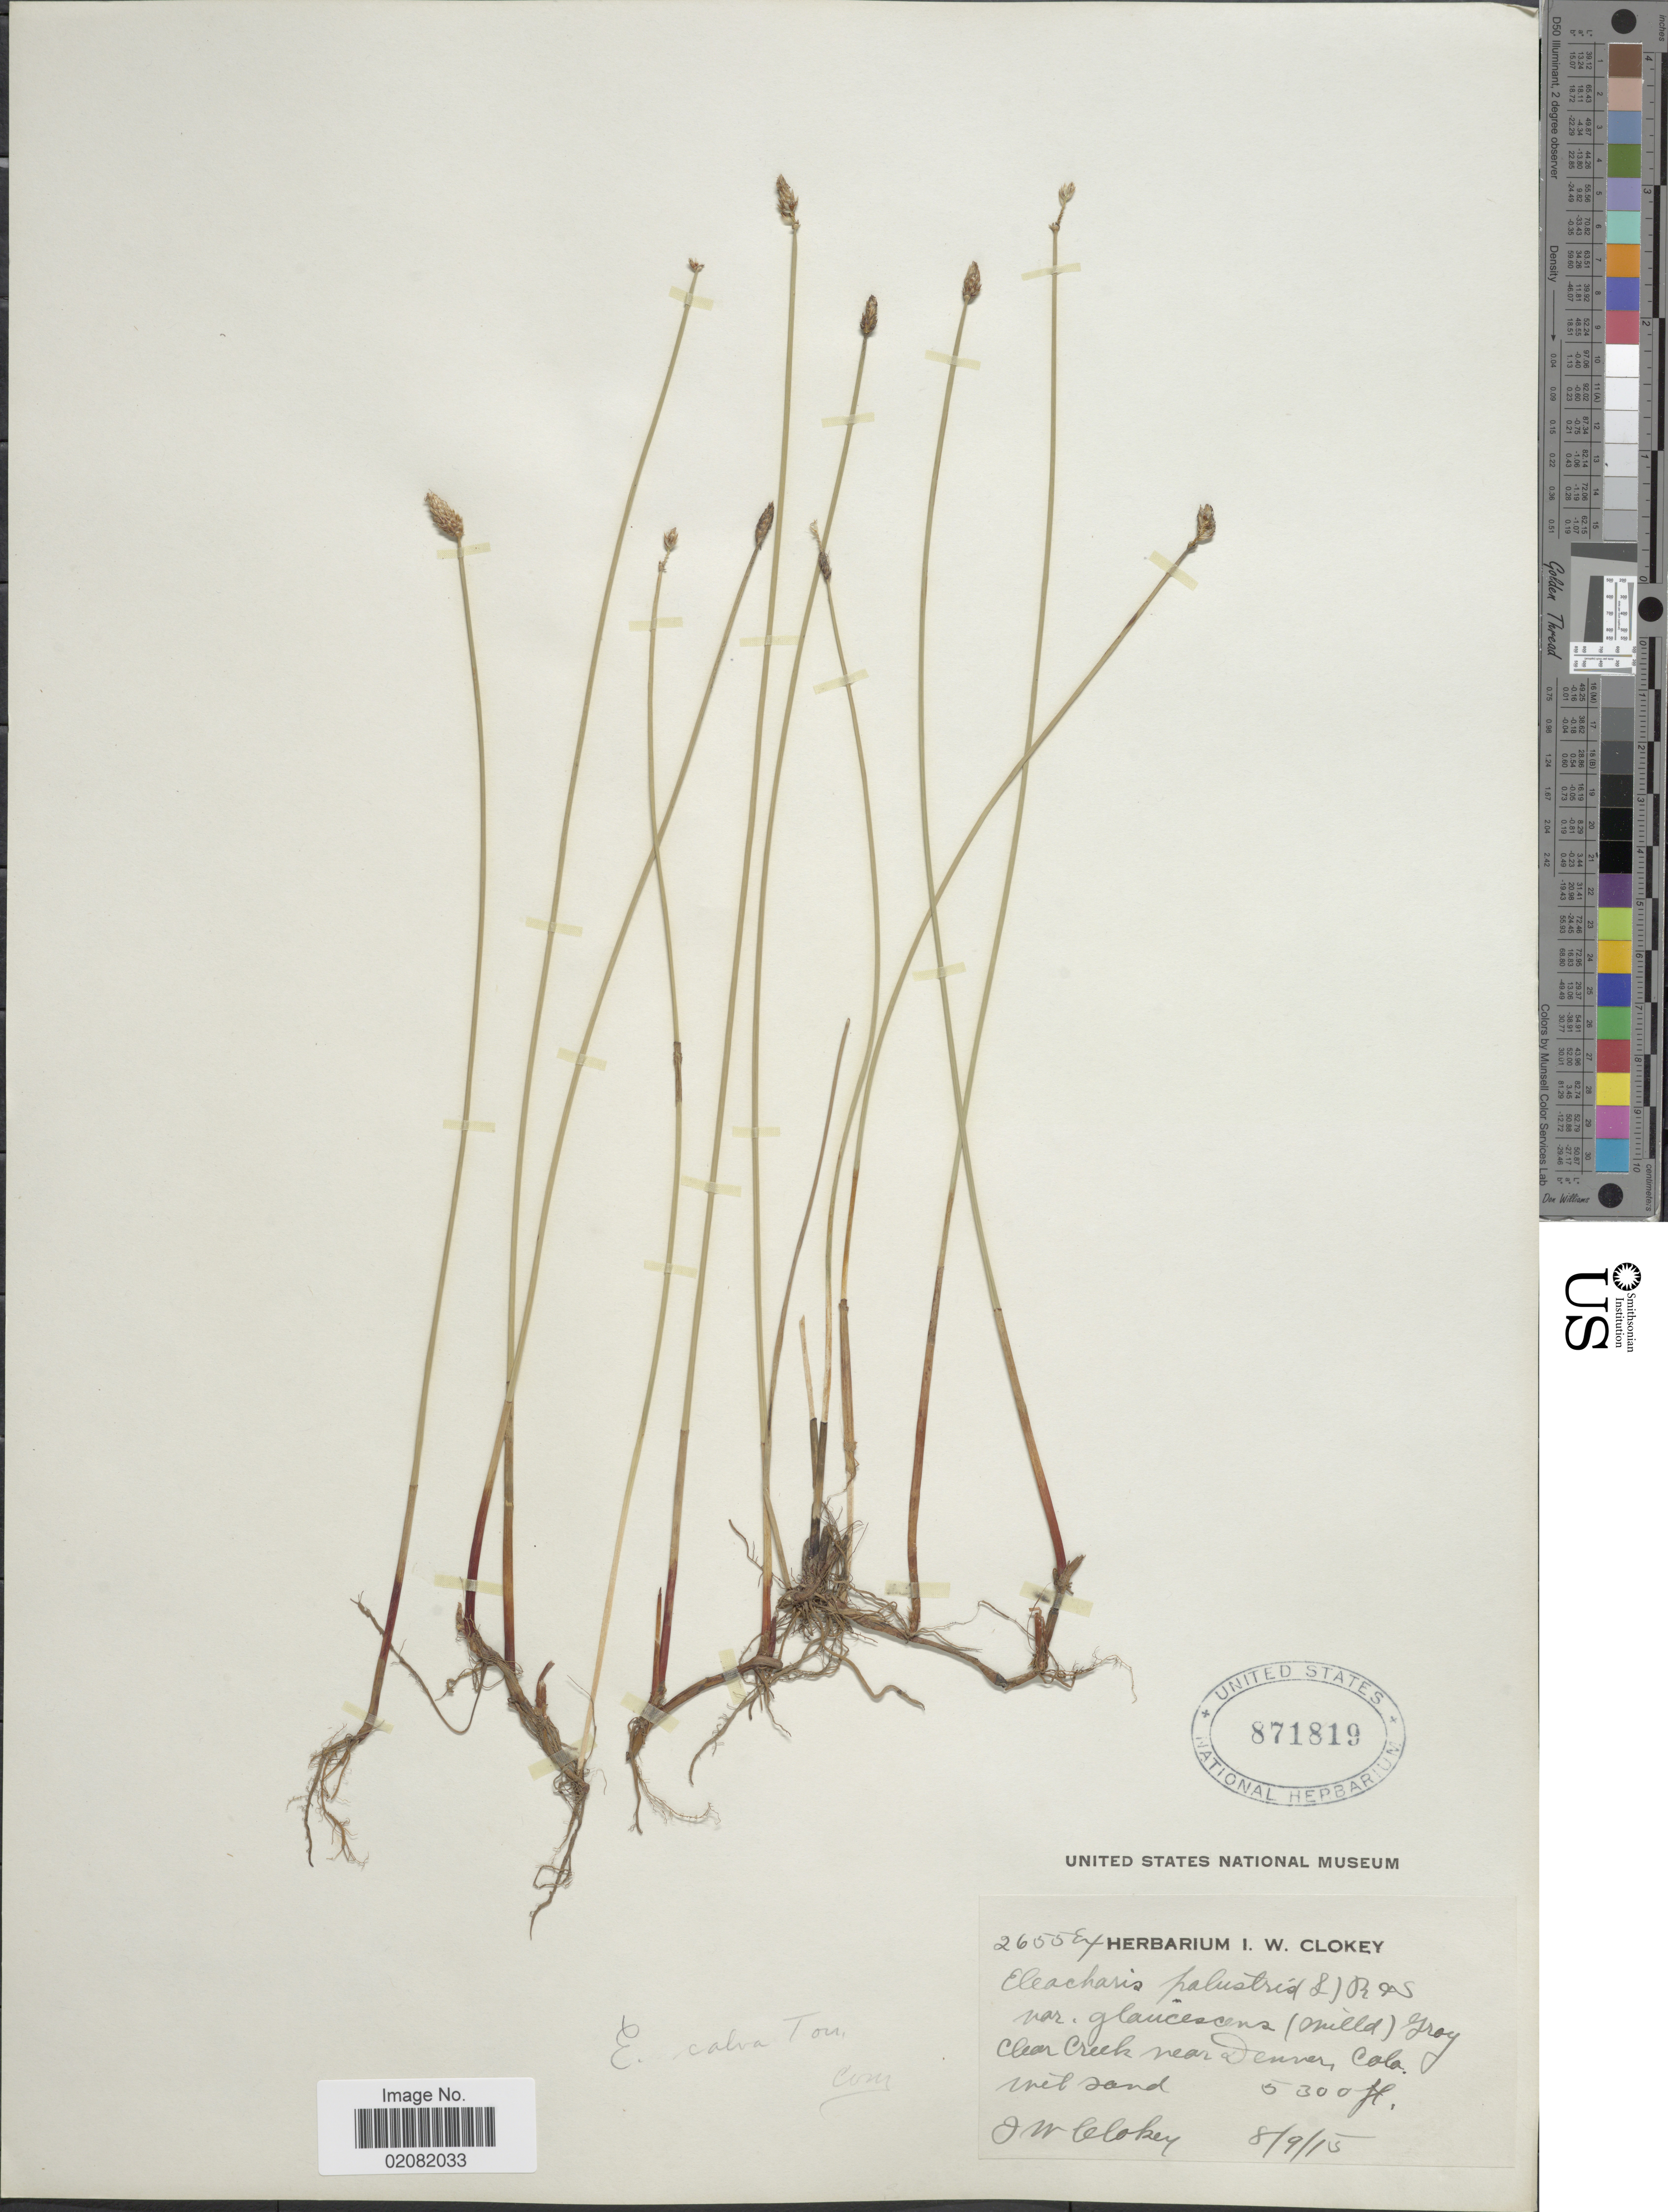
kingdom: Plantae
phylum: Tracheophyta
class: Liliopsida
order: Poales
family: Cyperaceae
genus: Eleocharis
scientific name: Eleocharis erythropoda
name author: Steud.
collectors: I. W. Clokey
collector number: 2655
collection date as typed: Transcribed d/m/y: 9/8/15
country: United States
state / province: Colorado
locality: Clear Creek near Denver, Colo. Wet sand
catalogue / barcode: US 871819